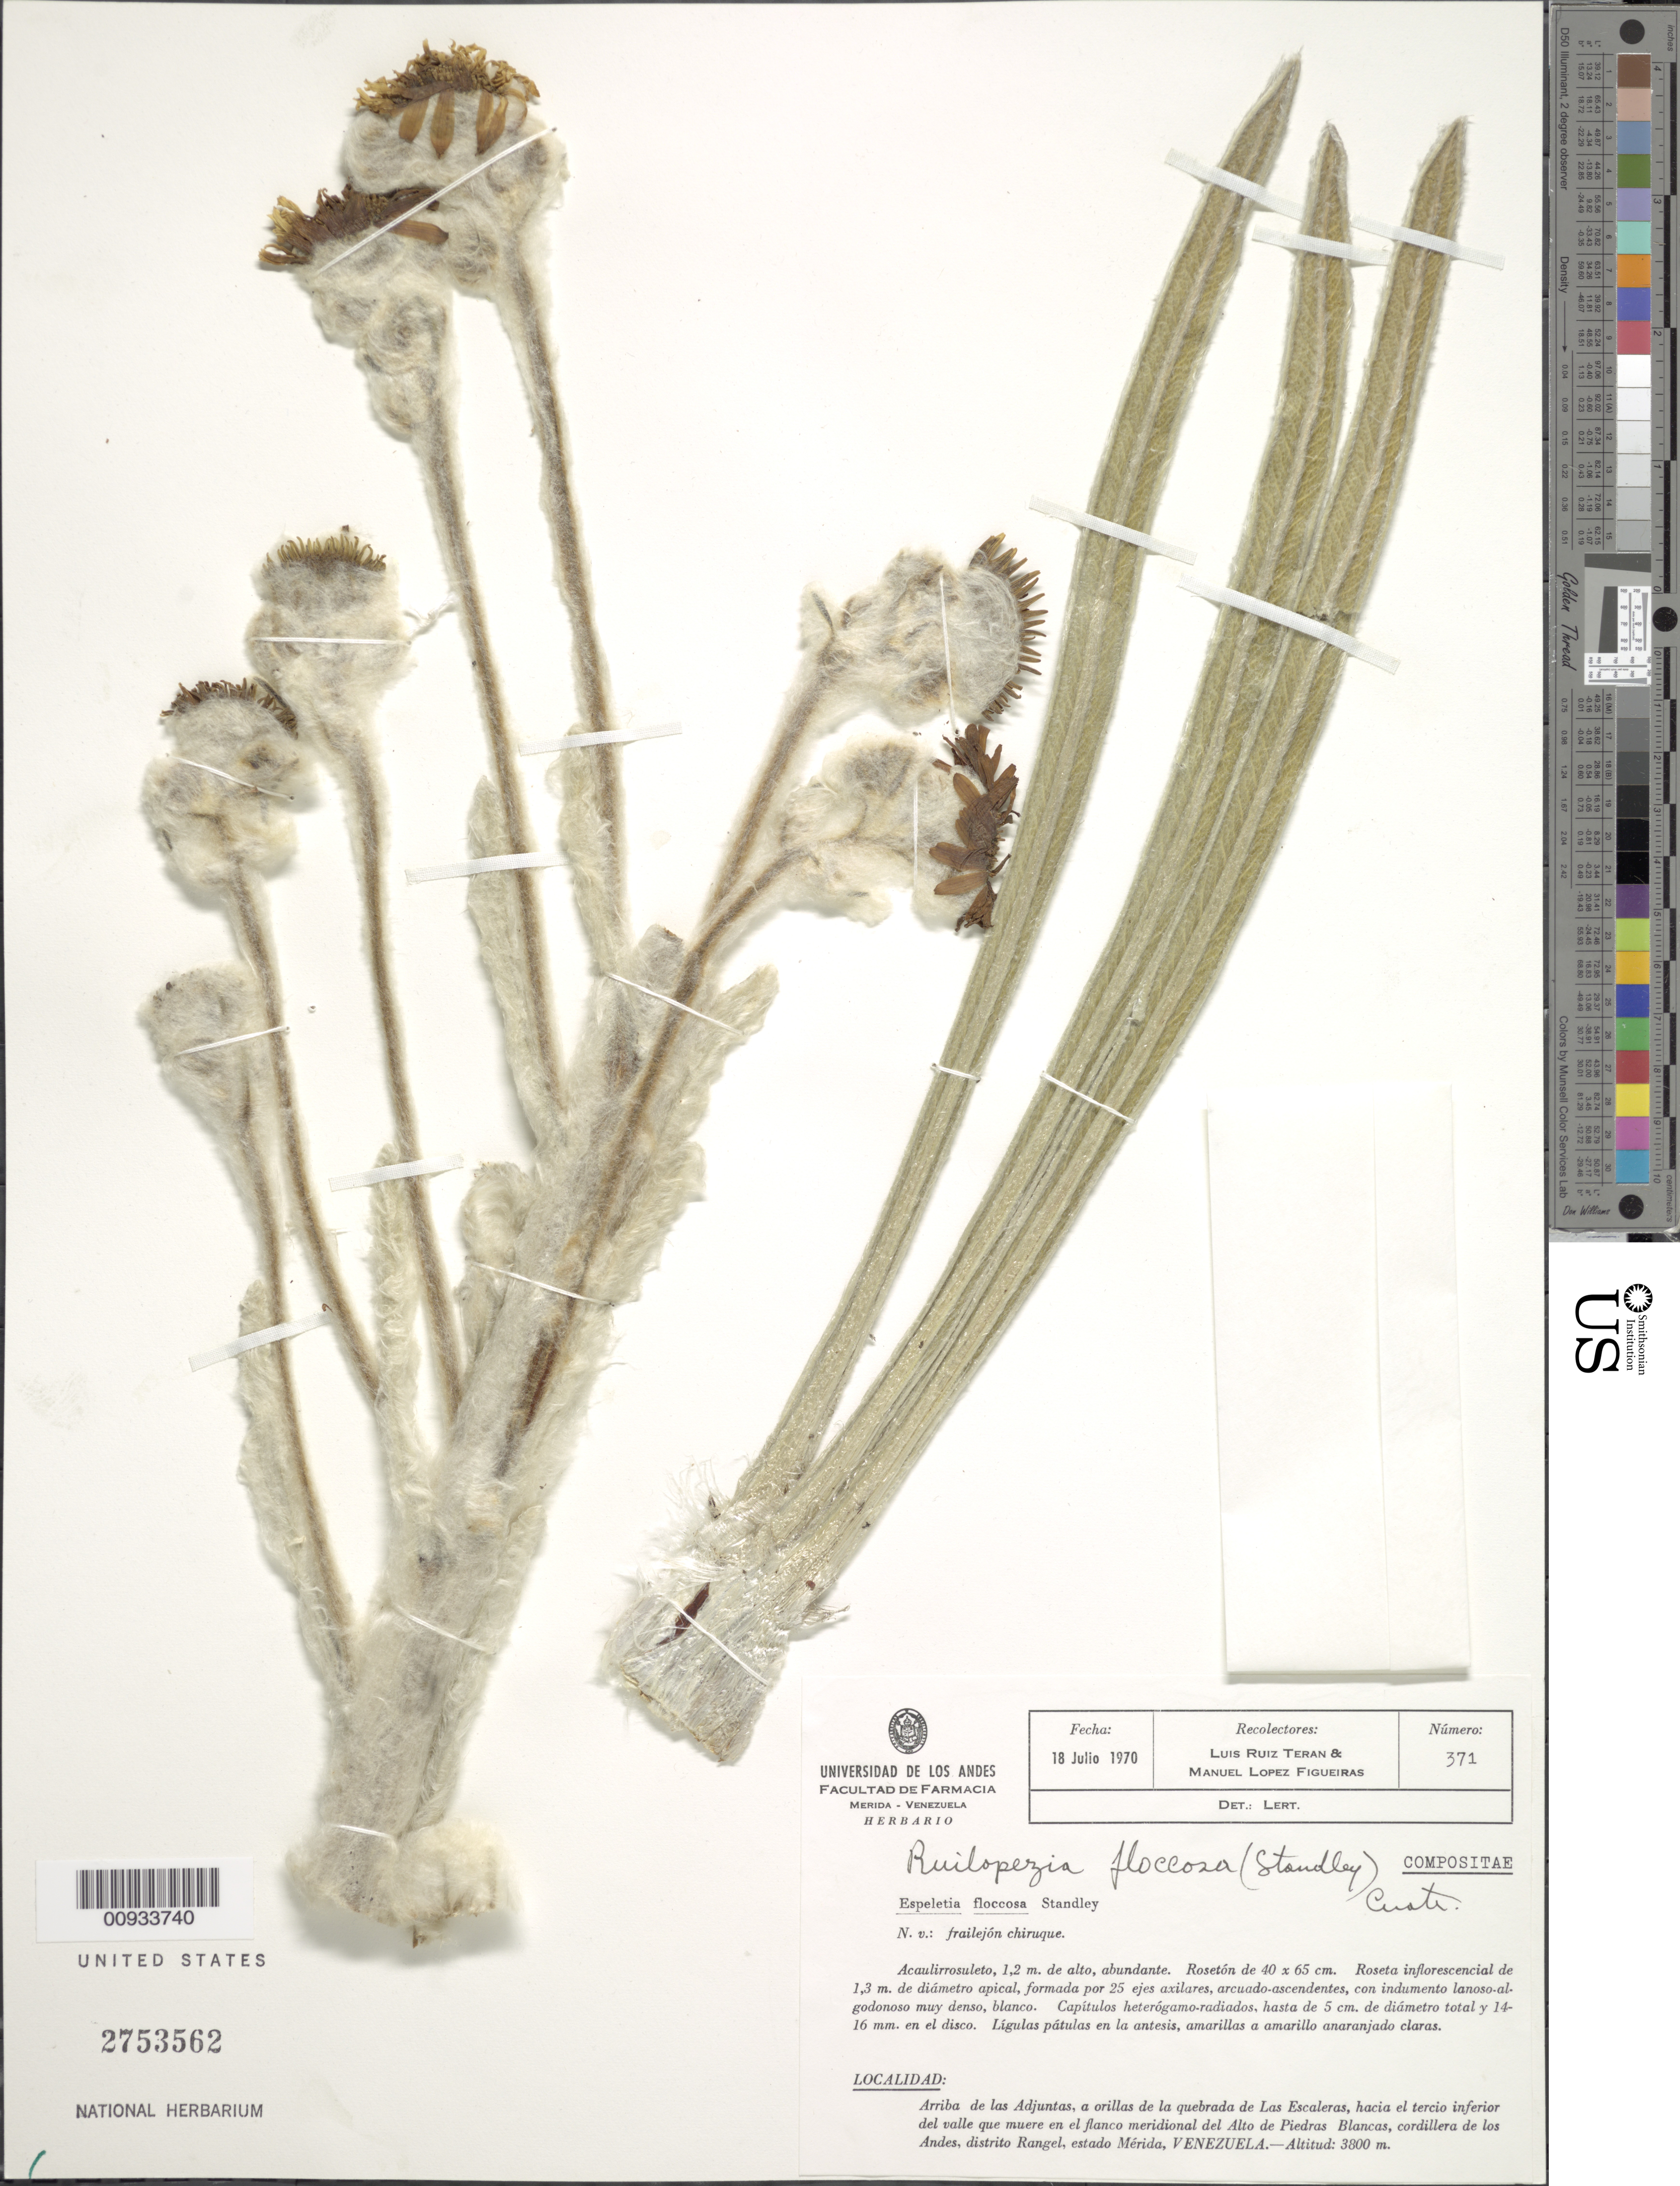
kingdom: Plantae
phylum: Tracheophyta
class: Magnoliopsida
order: Asterales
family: Asteraceae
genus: Ruilopezia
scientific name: Ruilopezia floccosa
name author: (Standl.) Cuatrec.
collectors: L. Teran & M. López Figueiras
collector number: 371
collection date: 1970-07-18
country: Venezuela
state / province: Mérida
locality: Arriba de las Adjuntas, a orillas de la quebrada de Las Escaleras, hacia el tercio inferior del valle que muere en el flanco meridional del Alto de Piedras Blancas, Cordillera de Los Andes, Distrito Rangel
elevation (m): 3800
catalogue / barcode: US 2753562